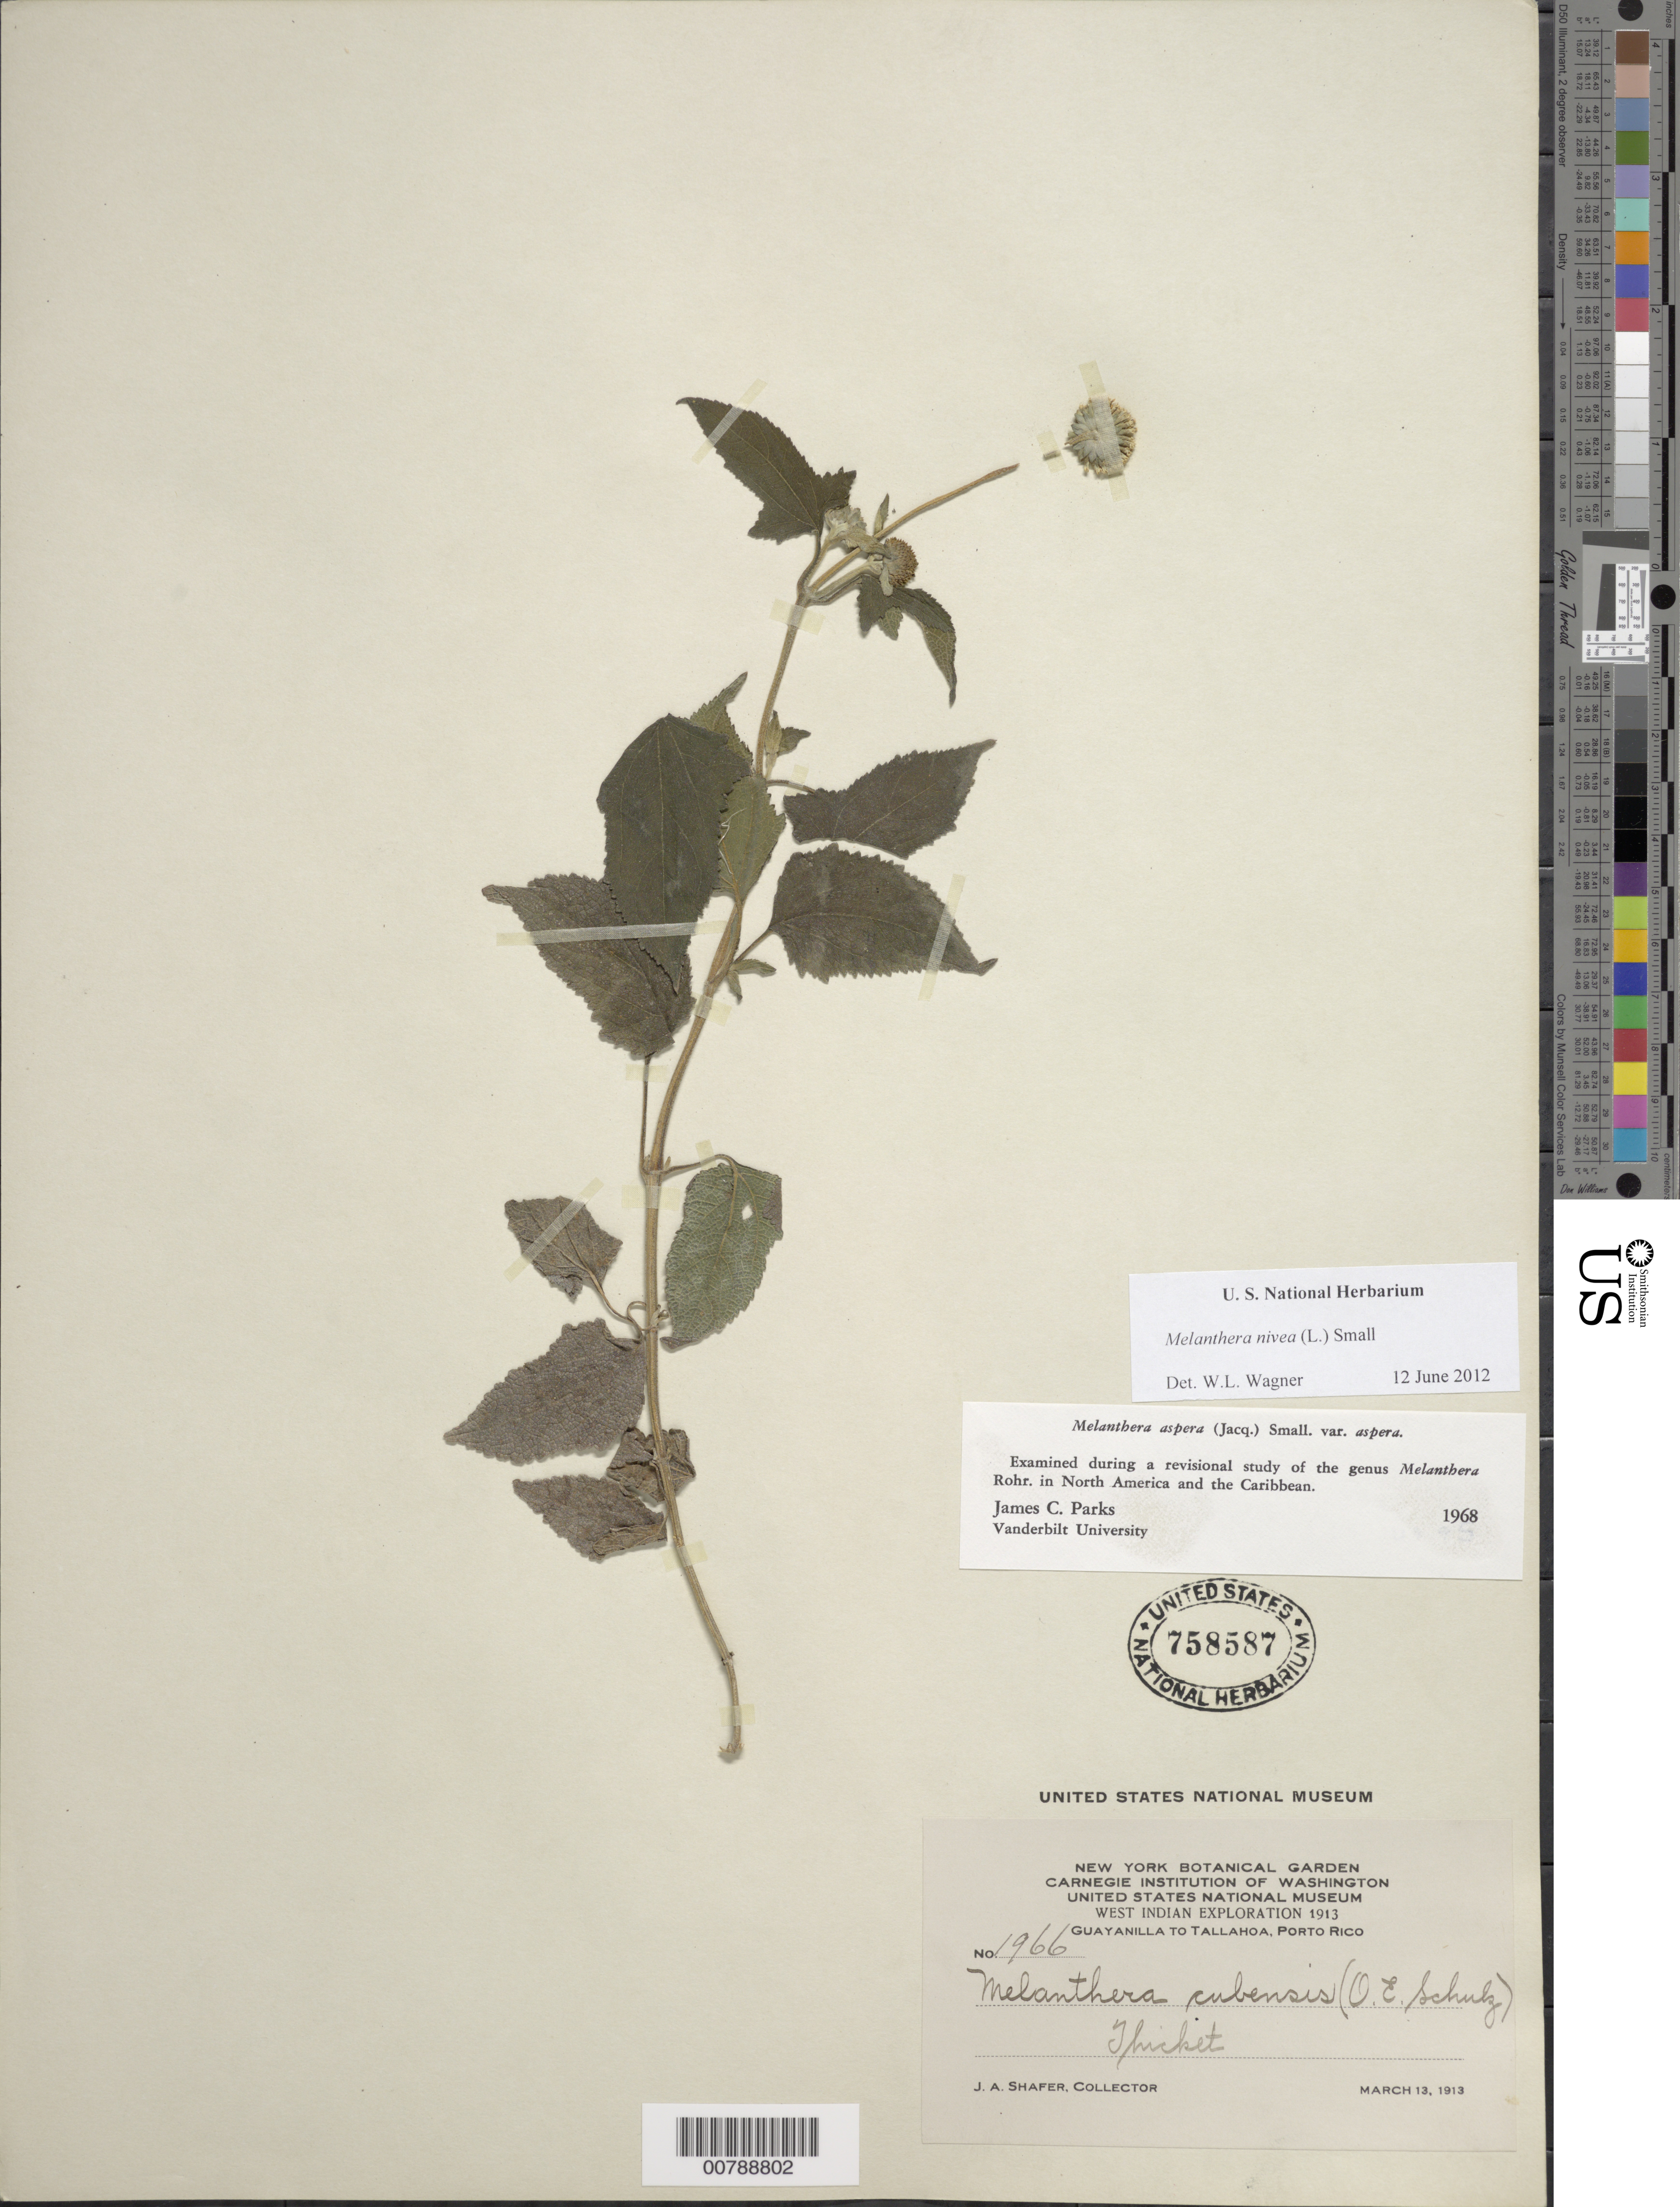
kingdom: Plantae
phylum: Tracheophyta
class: Magnoliopsida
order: Asterales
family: Asteraceae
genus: Melanthera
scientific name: Melanthera nivea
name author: (L.) Small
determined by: Parks, J. C.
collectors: J. A. Shafer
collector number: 1966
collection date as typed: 13 Mar 1913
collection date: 1913-03-13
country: Puerto Rico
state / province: Guayanilla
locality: Guayanilla to Tallahoa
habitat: Thicket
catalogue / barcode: US 758587